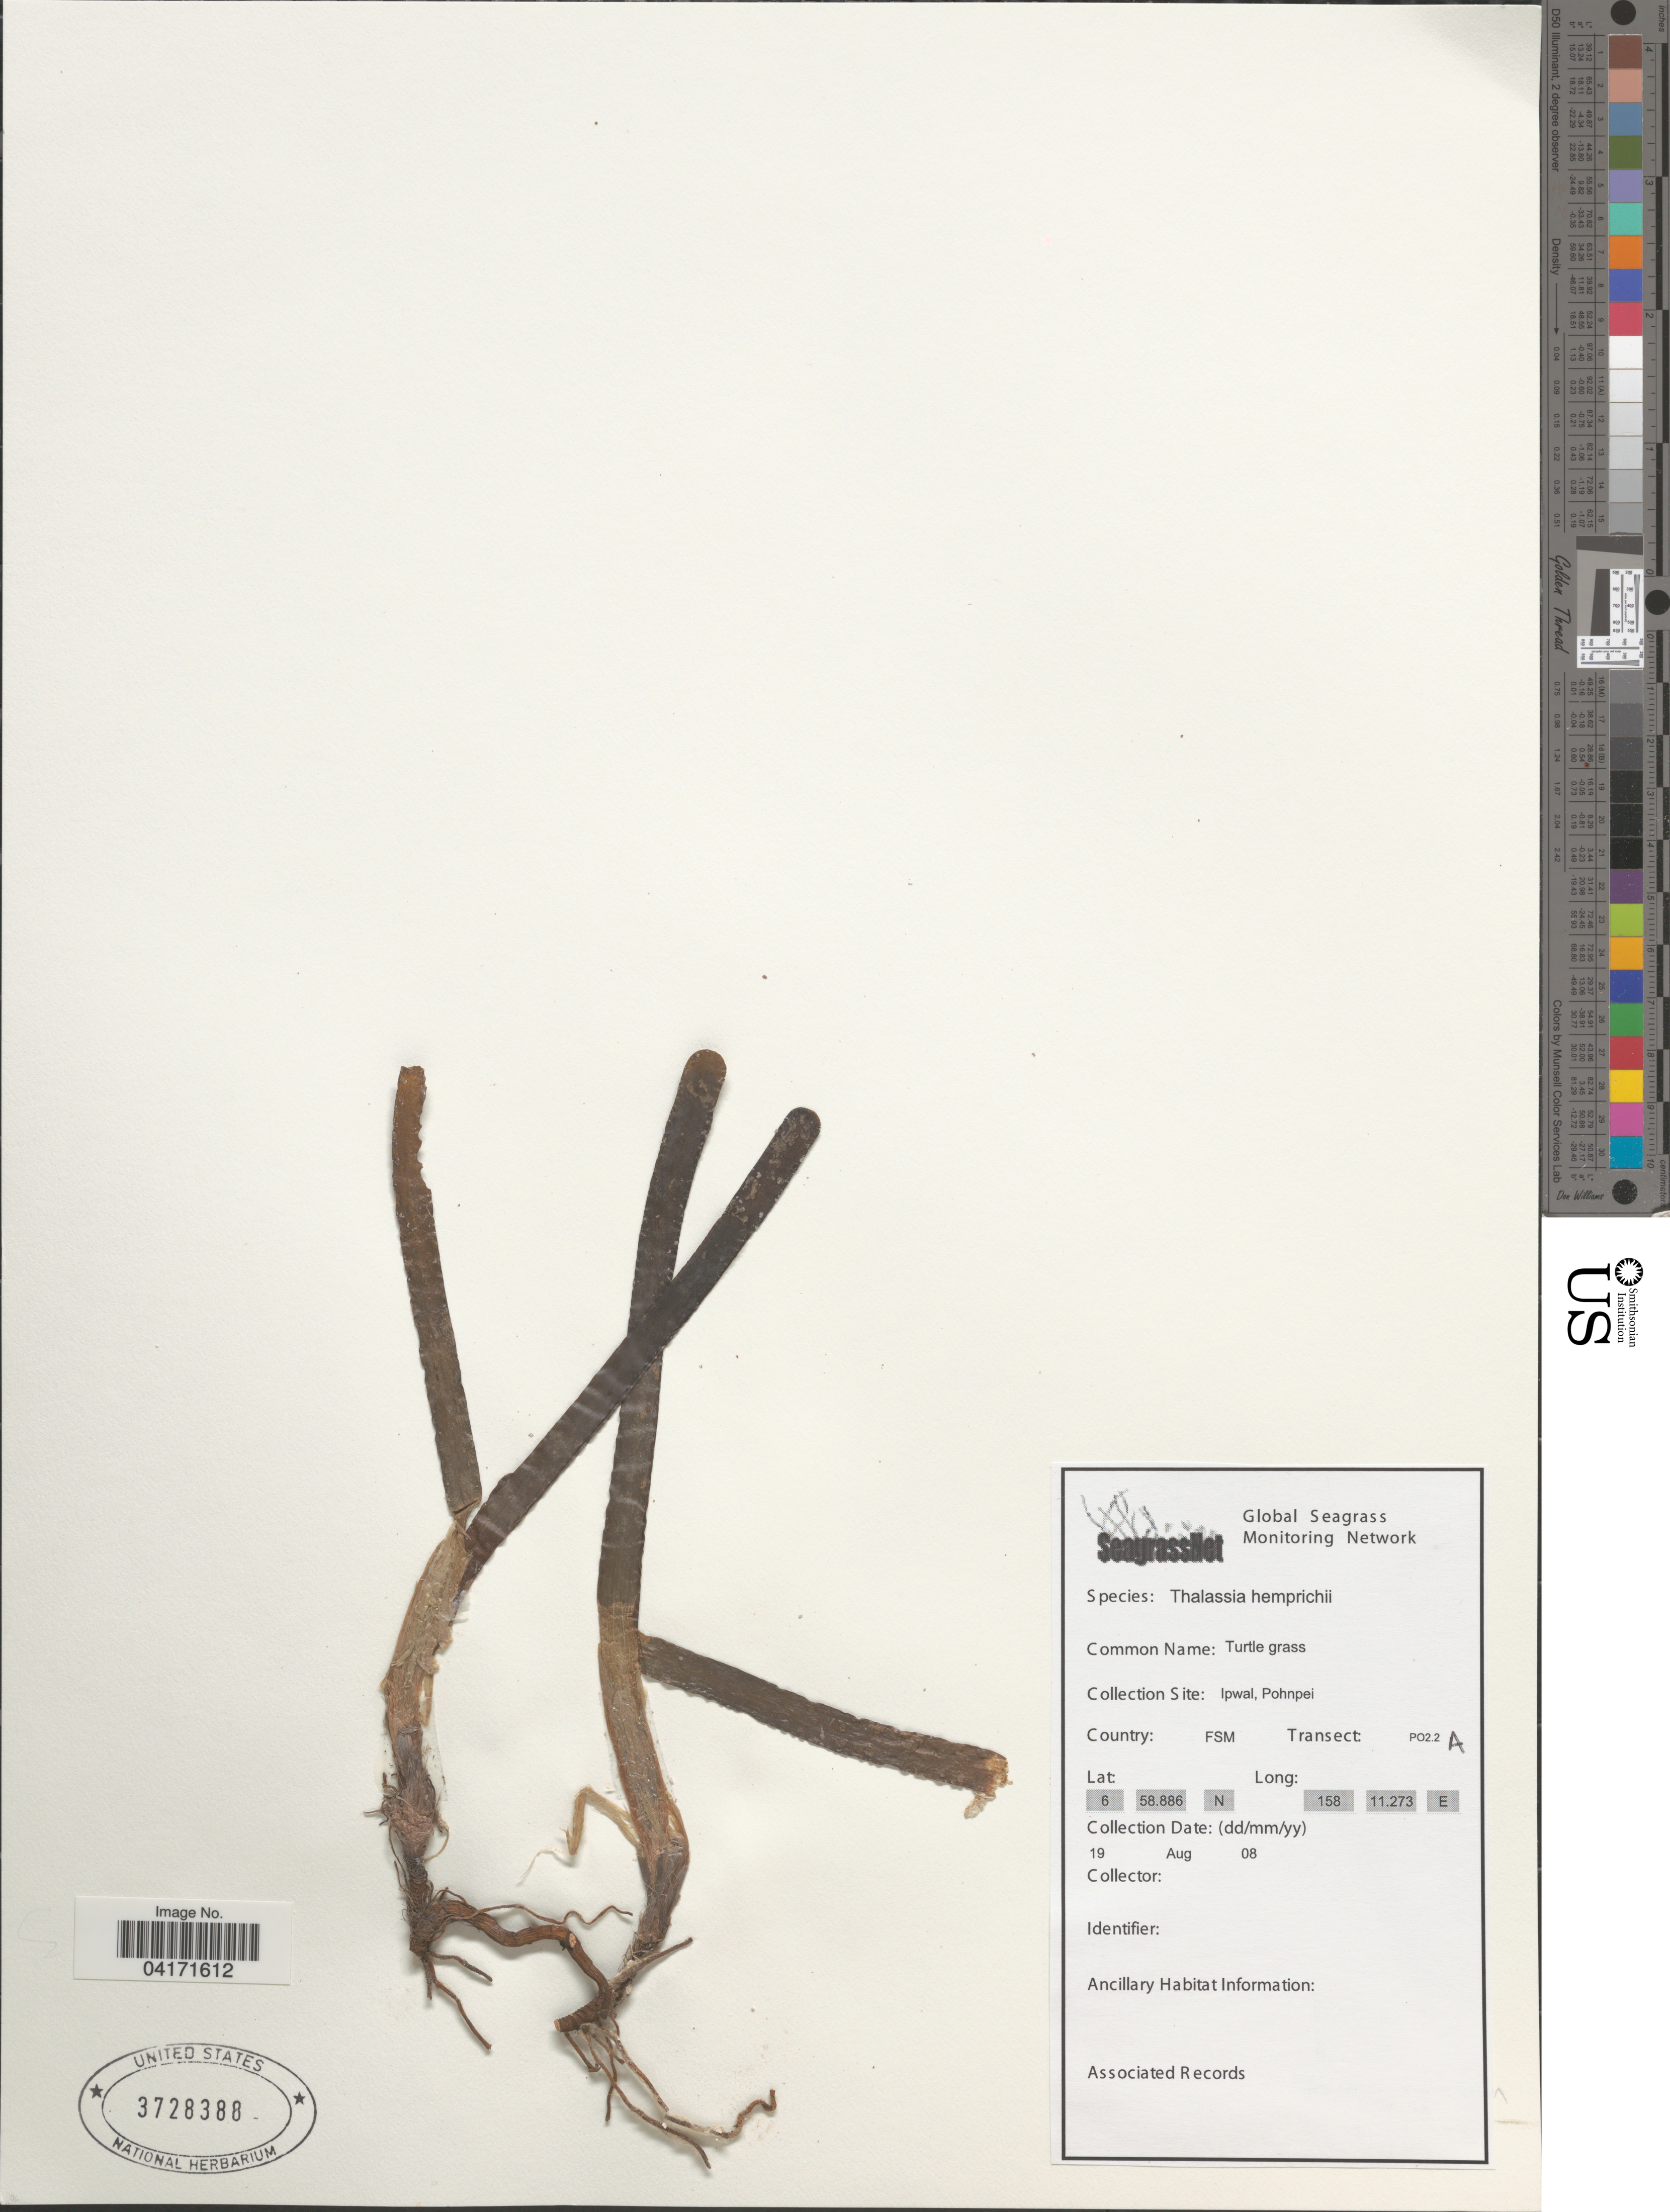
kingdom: Plantae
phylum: Tracheophyta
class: Liliopsida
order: Alismatales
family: Hydrocharitaceae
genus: Thalassia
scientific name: Thalassia hemprichii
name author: Asch.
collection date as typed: Transcribed d/m/y: 19/8/8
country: Micronesia, Federated States of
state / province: Pohnpei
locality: Ipwal. Transect: PO2.2 A.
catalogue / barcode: US 3728388